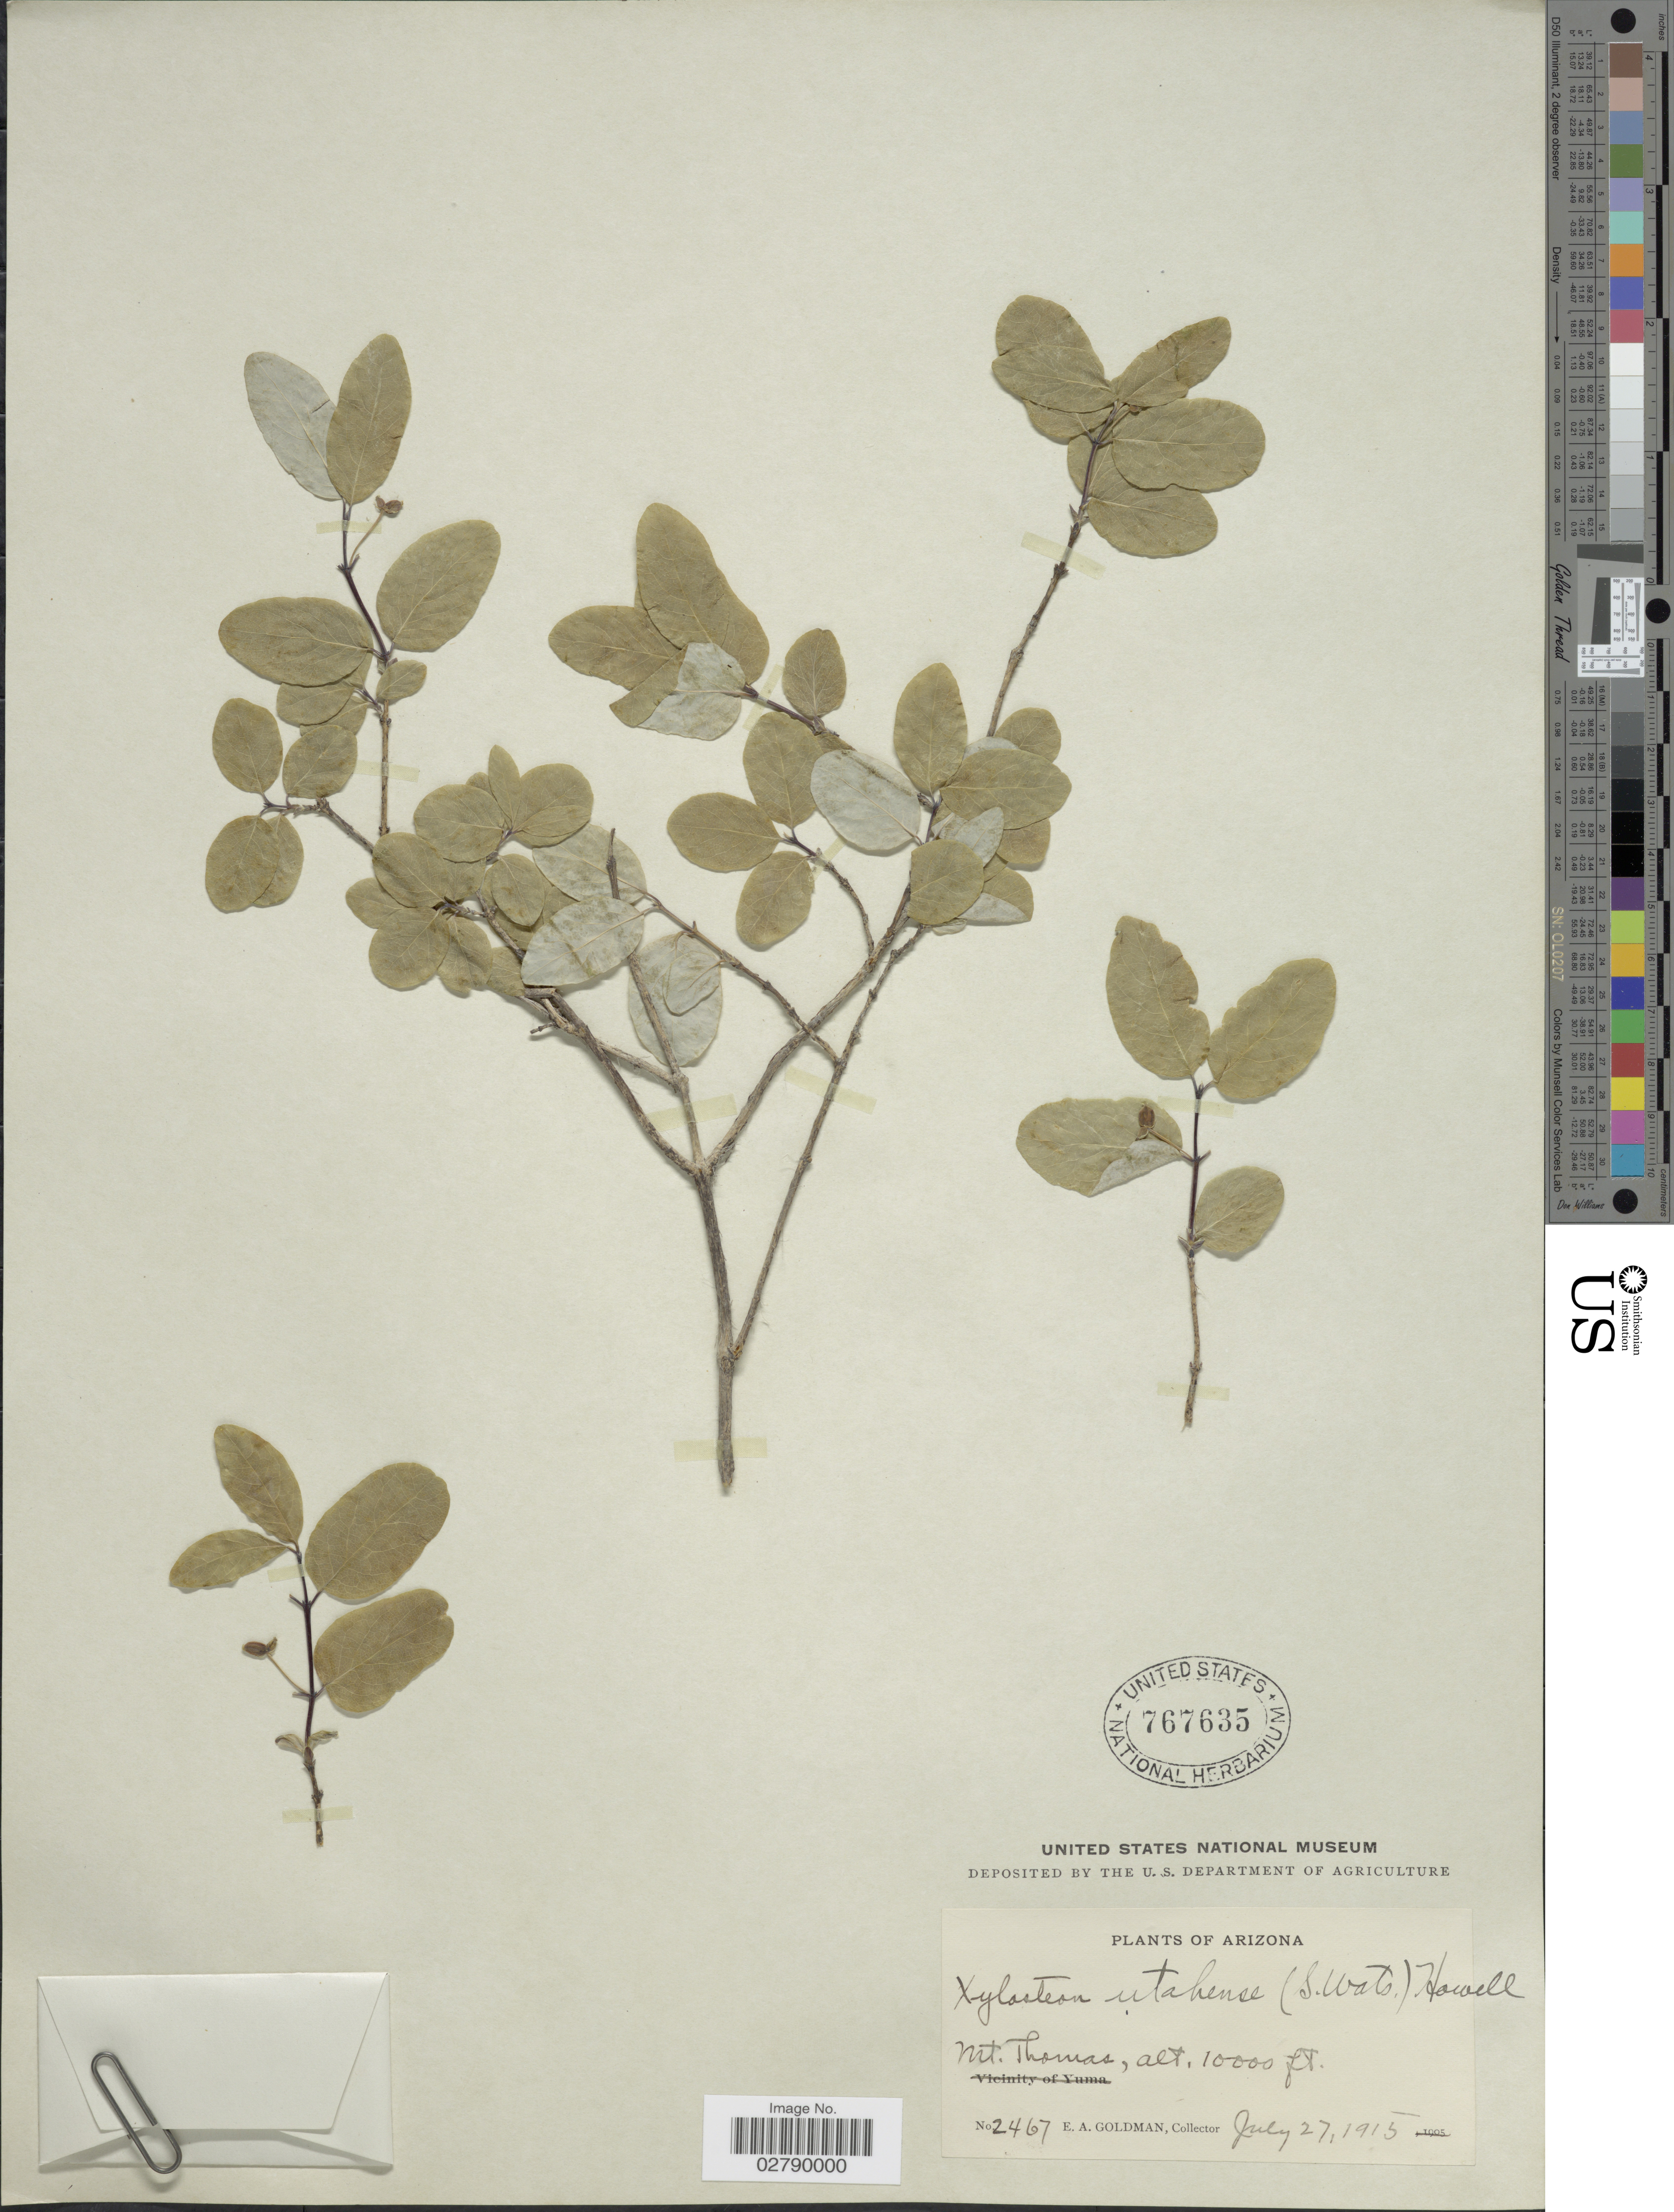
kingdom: Plantae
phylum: Tracheophyta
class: Magnoliopsida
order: Dipsacales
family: Caprifoliaceae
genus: Lonicera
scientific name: Lonicera utahensis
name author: S. Watson in C. King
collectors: E. A. Goldman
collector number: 2467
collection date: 1915-07-27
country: United States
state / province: Arizona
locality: Mt. Thomas.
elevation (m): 3048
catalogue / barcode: US 767635